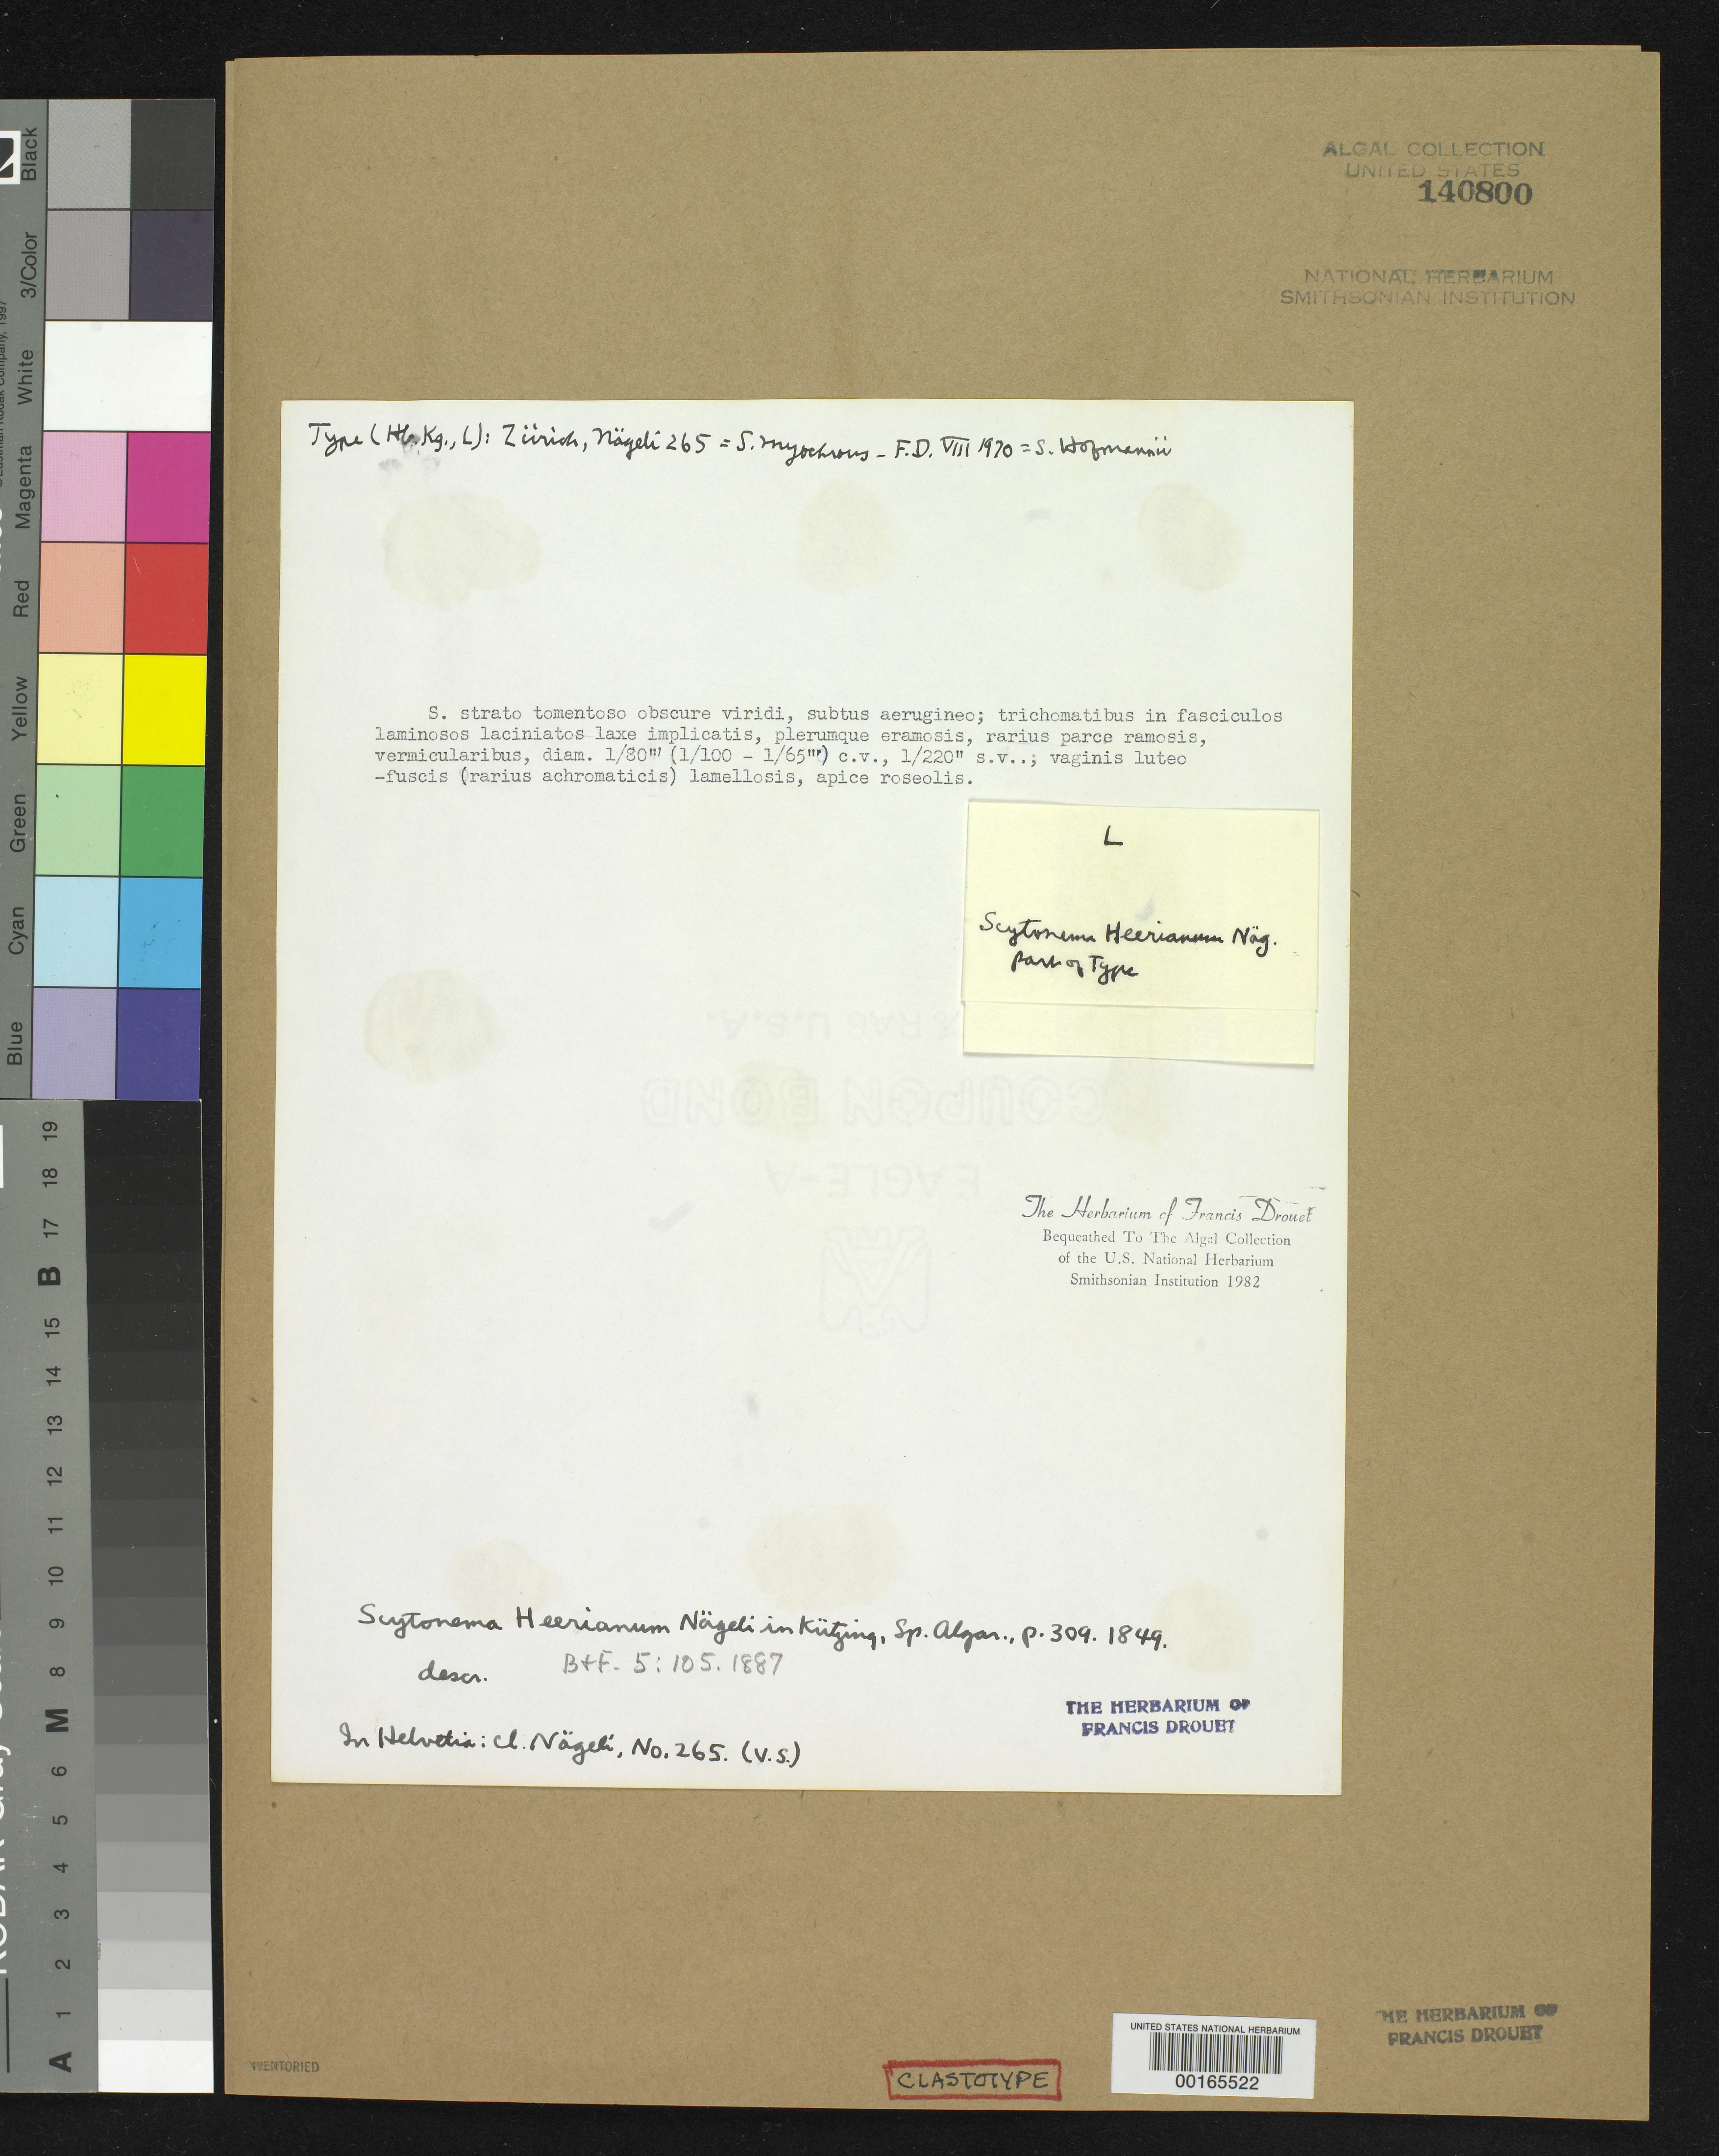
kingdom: Bacteria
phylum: Cyanobacteria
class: Cyanobacteriia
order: Cyanobacteriales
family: Scytonemataceae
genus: Scytonema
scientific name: Scytonema heerianum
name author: Näg. in Kütz.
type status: Clastotype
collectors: C. Nägeli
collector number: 265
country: Switzerland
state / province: Zürich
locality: Zurich.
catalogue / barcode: US 140800